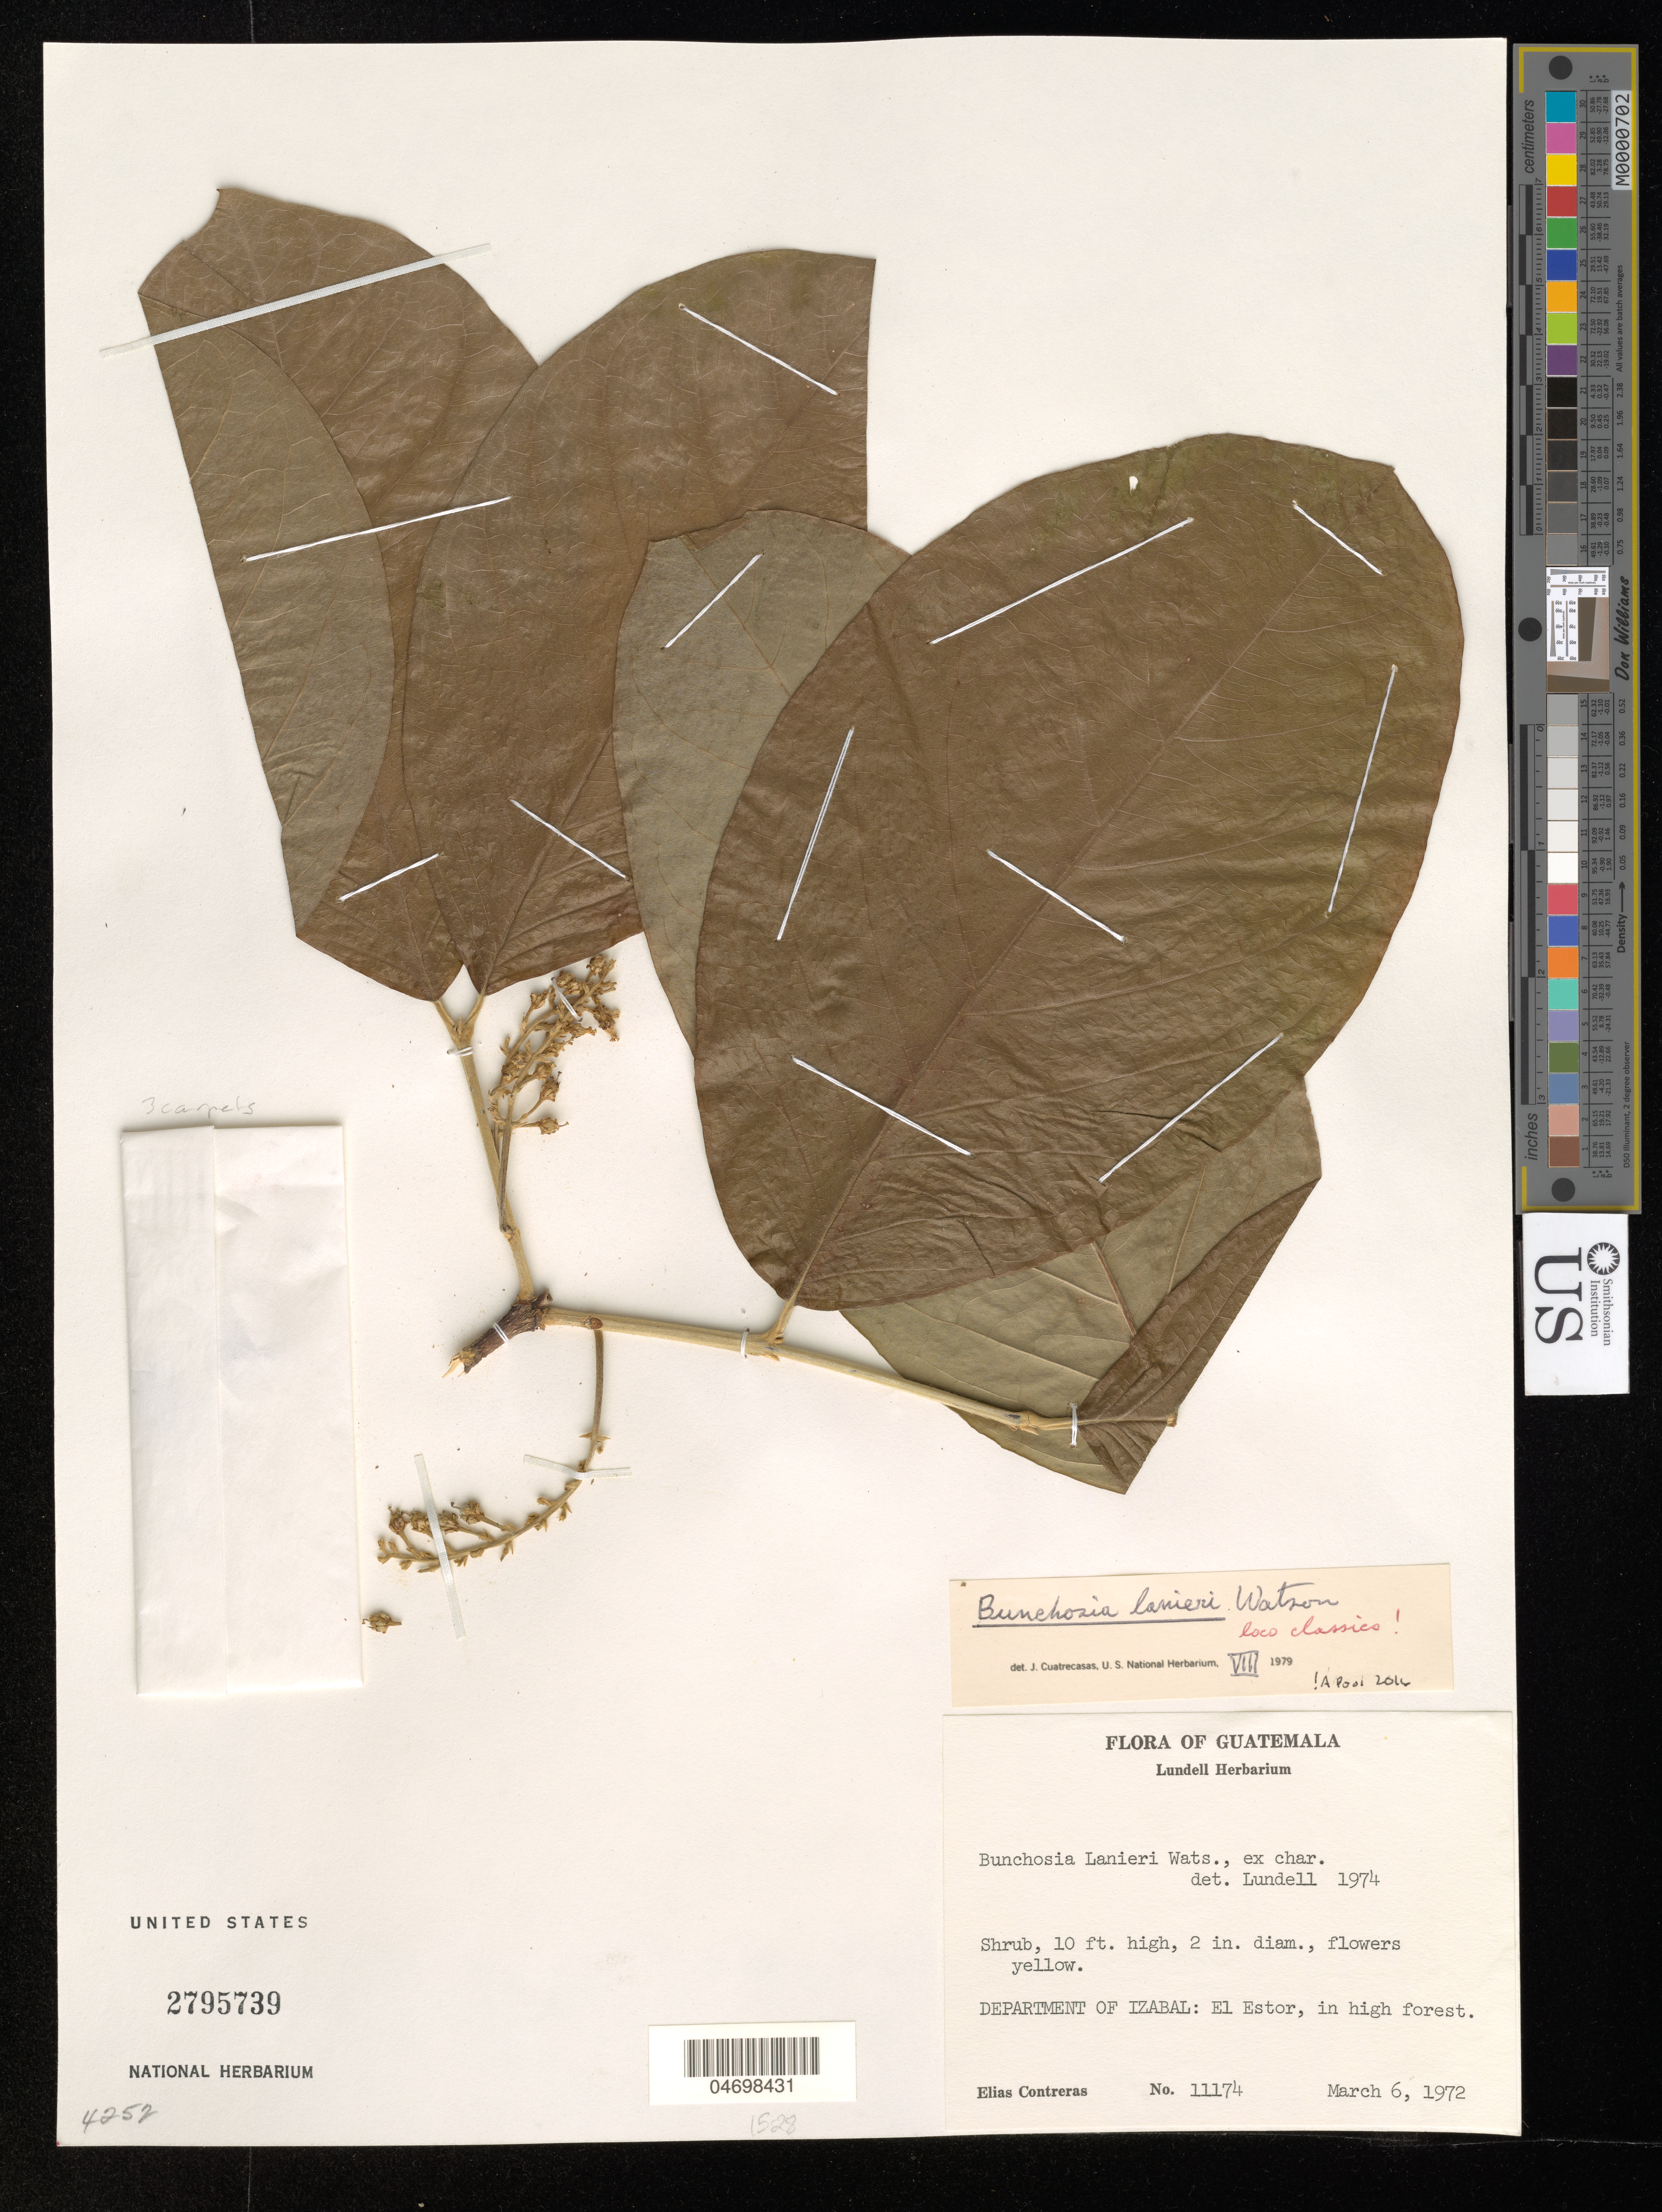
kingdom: Plantae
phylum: Tracheophyta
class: Magnoliopsida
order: Malpighiales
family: Malpighiaceae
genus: Bunchosia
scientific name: Bunchosia lanieri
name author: S. Watson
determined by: Cuatrecasas, J.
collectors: E. Contreras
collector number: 11174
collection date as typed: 3/6/1972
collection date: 1972-03-06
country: Guatemala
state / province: Izabal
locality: El Estor, in high forest.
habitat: In high forest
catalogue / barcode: US 2795739